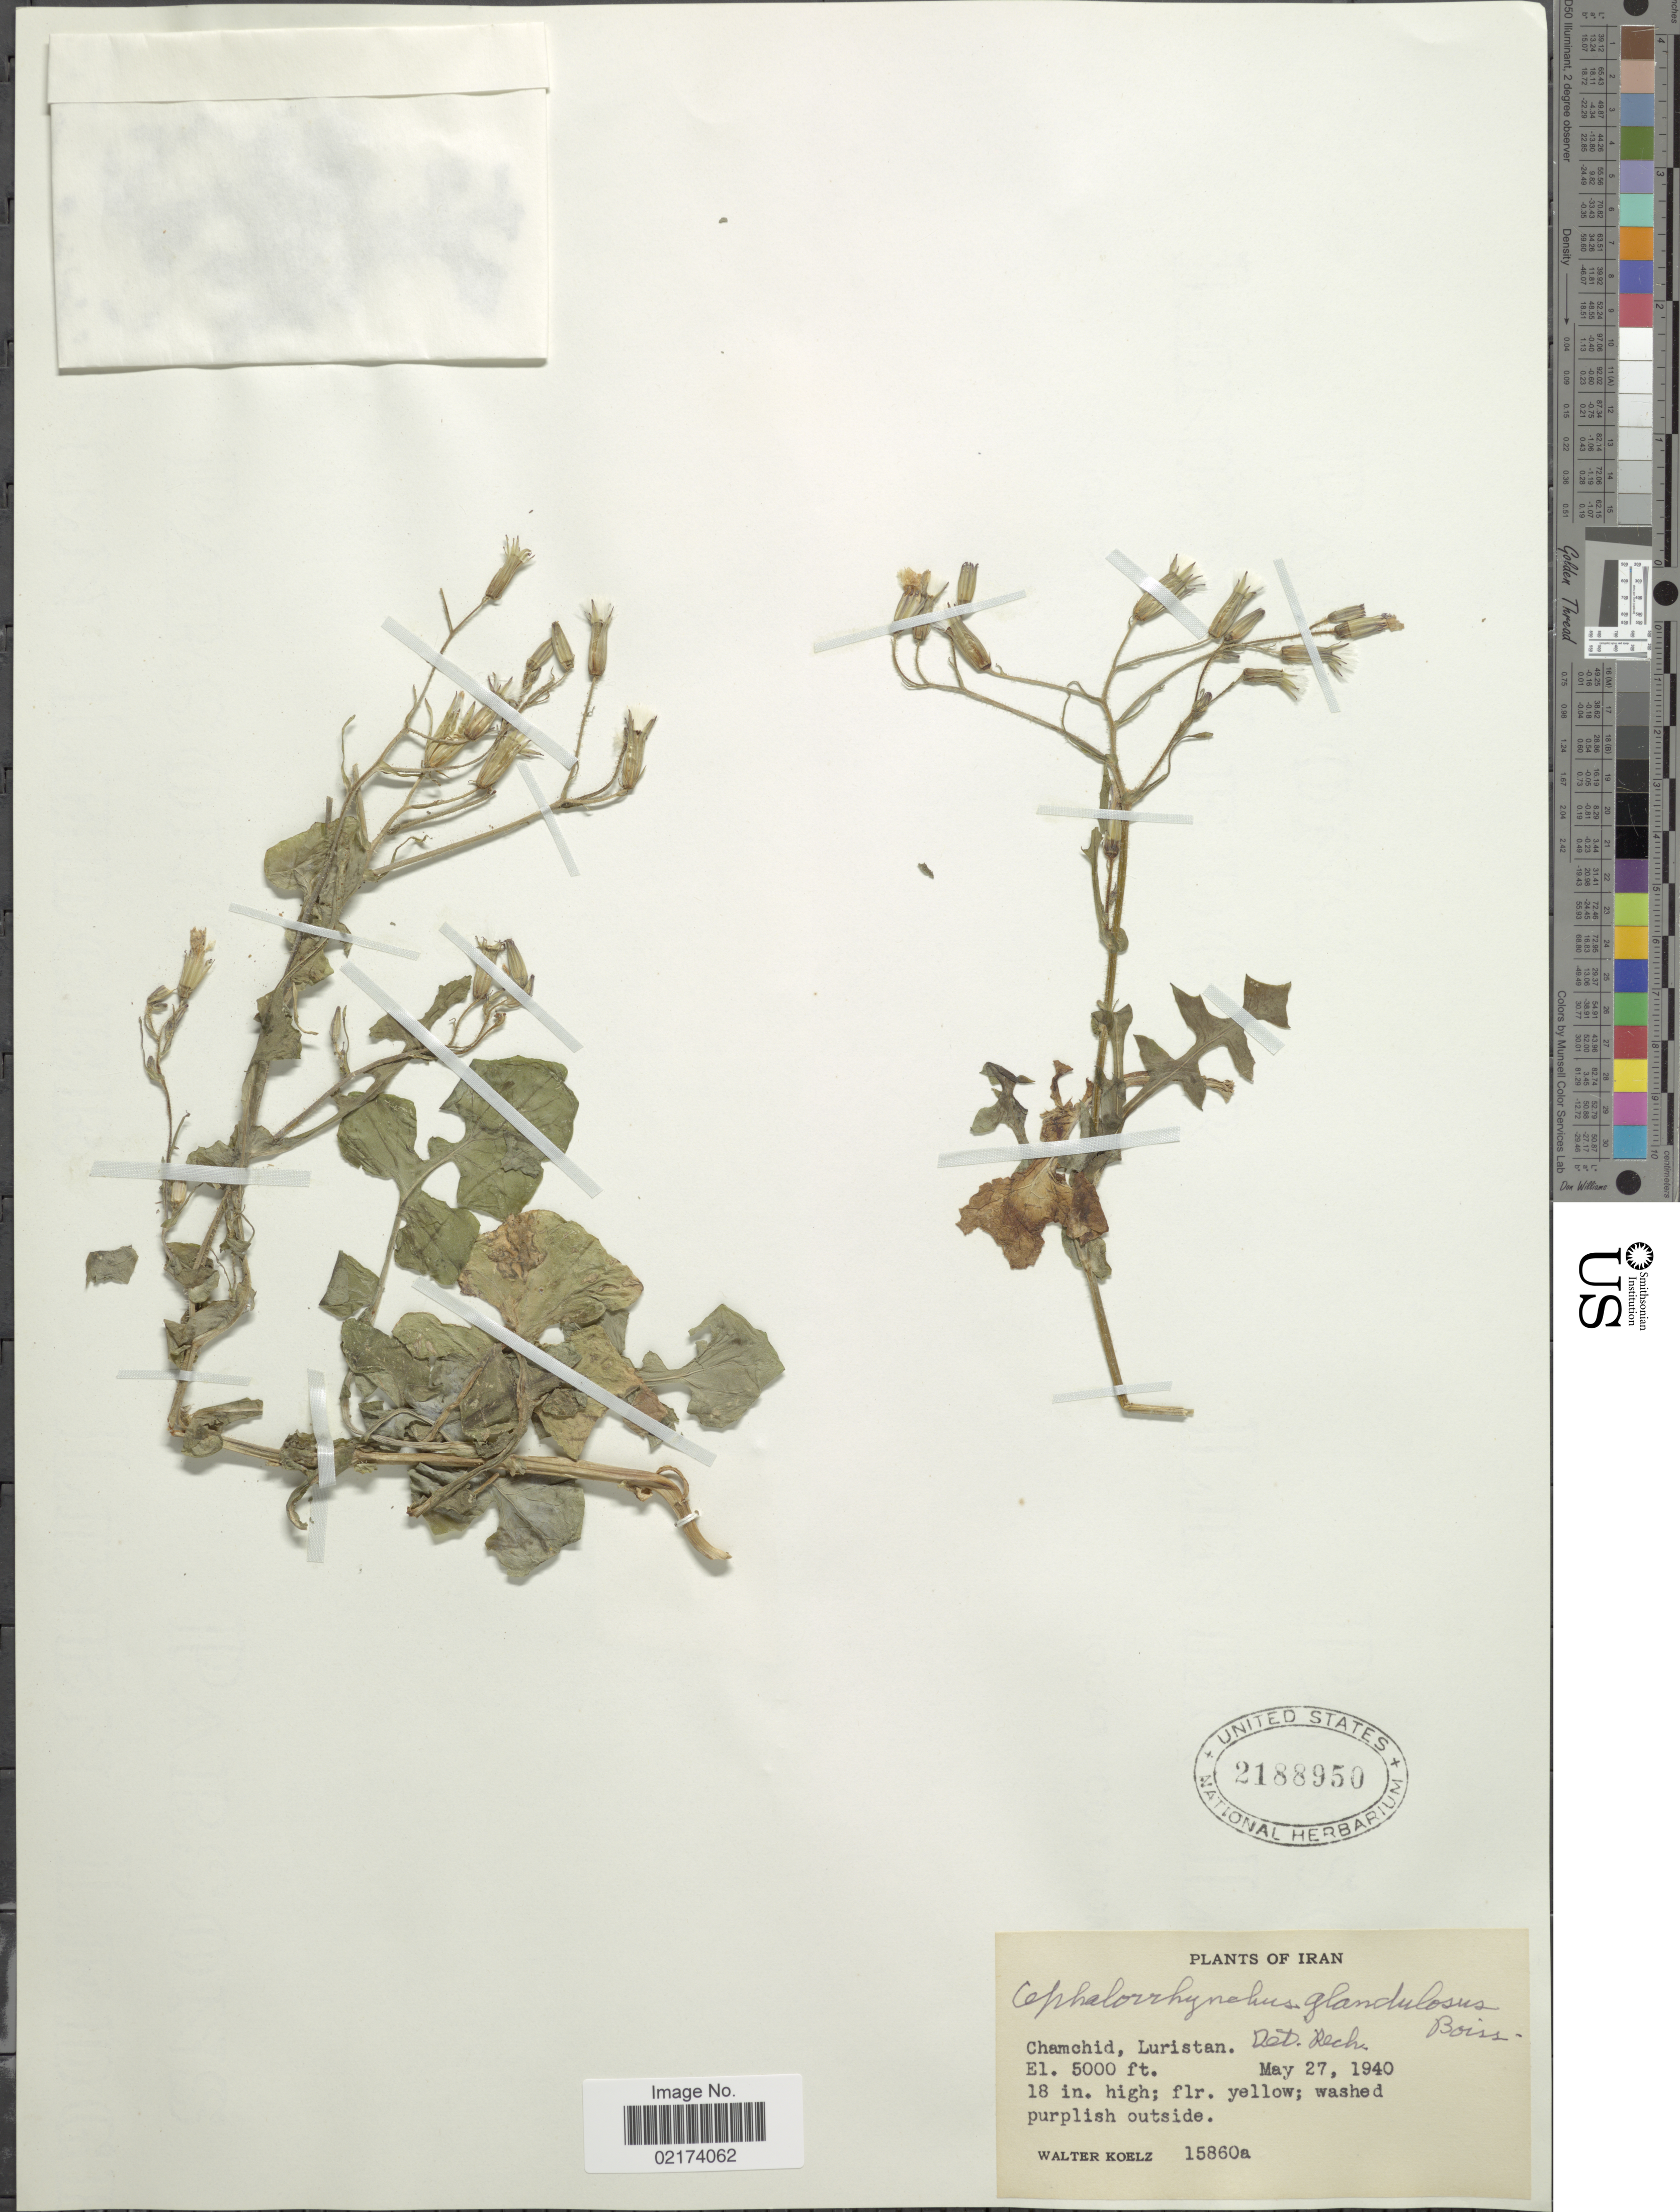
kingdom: Plantae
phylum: Tracheophyta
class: Magnoliopsida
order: Asterales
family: Asteraceae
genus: Lactuca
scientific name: Lactuca hispida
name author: DC.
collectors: W. N. Koelz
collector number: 15860a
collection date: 1940-05-27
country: Iran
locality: Chamchid, Luristan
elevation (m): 1524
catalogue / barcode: US 2188950